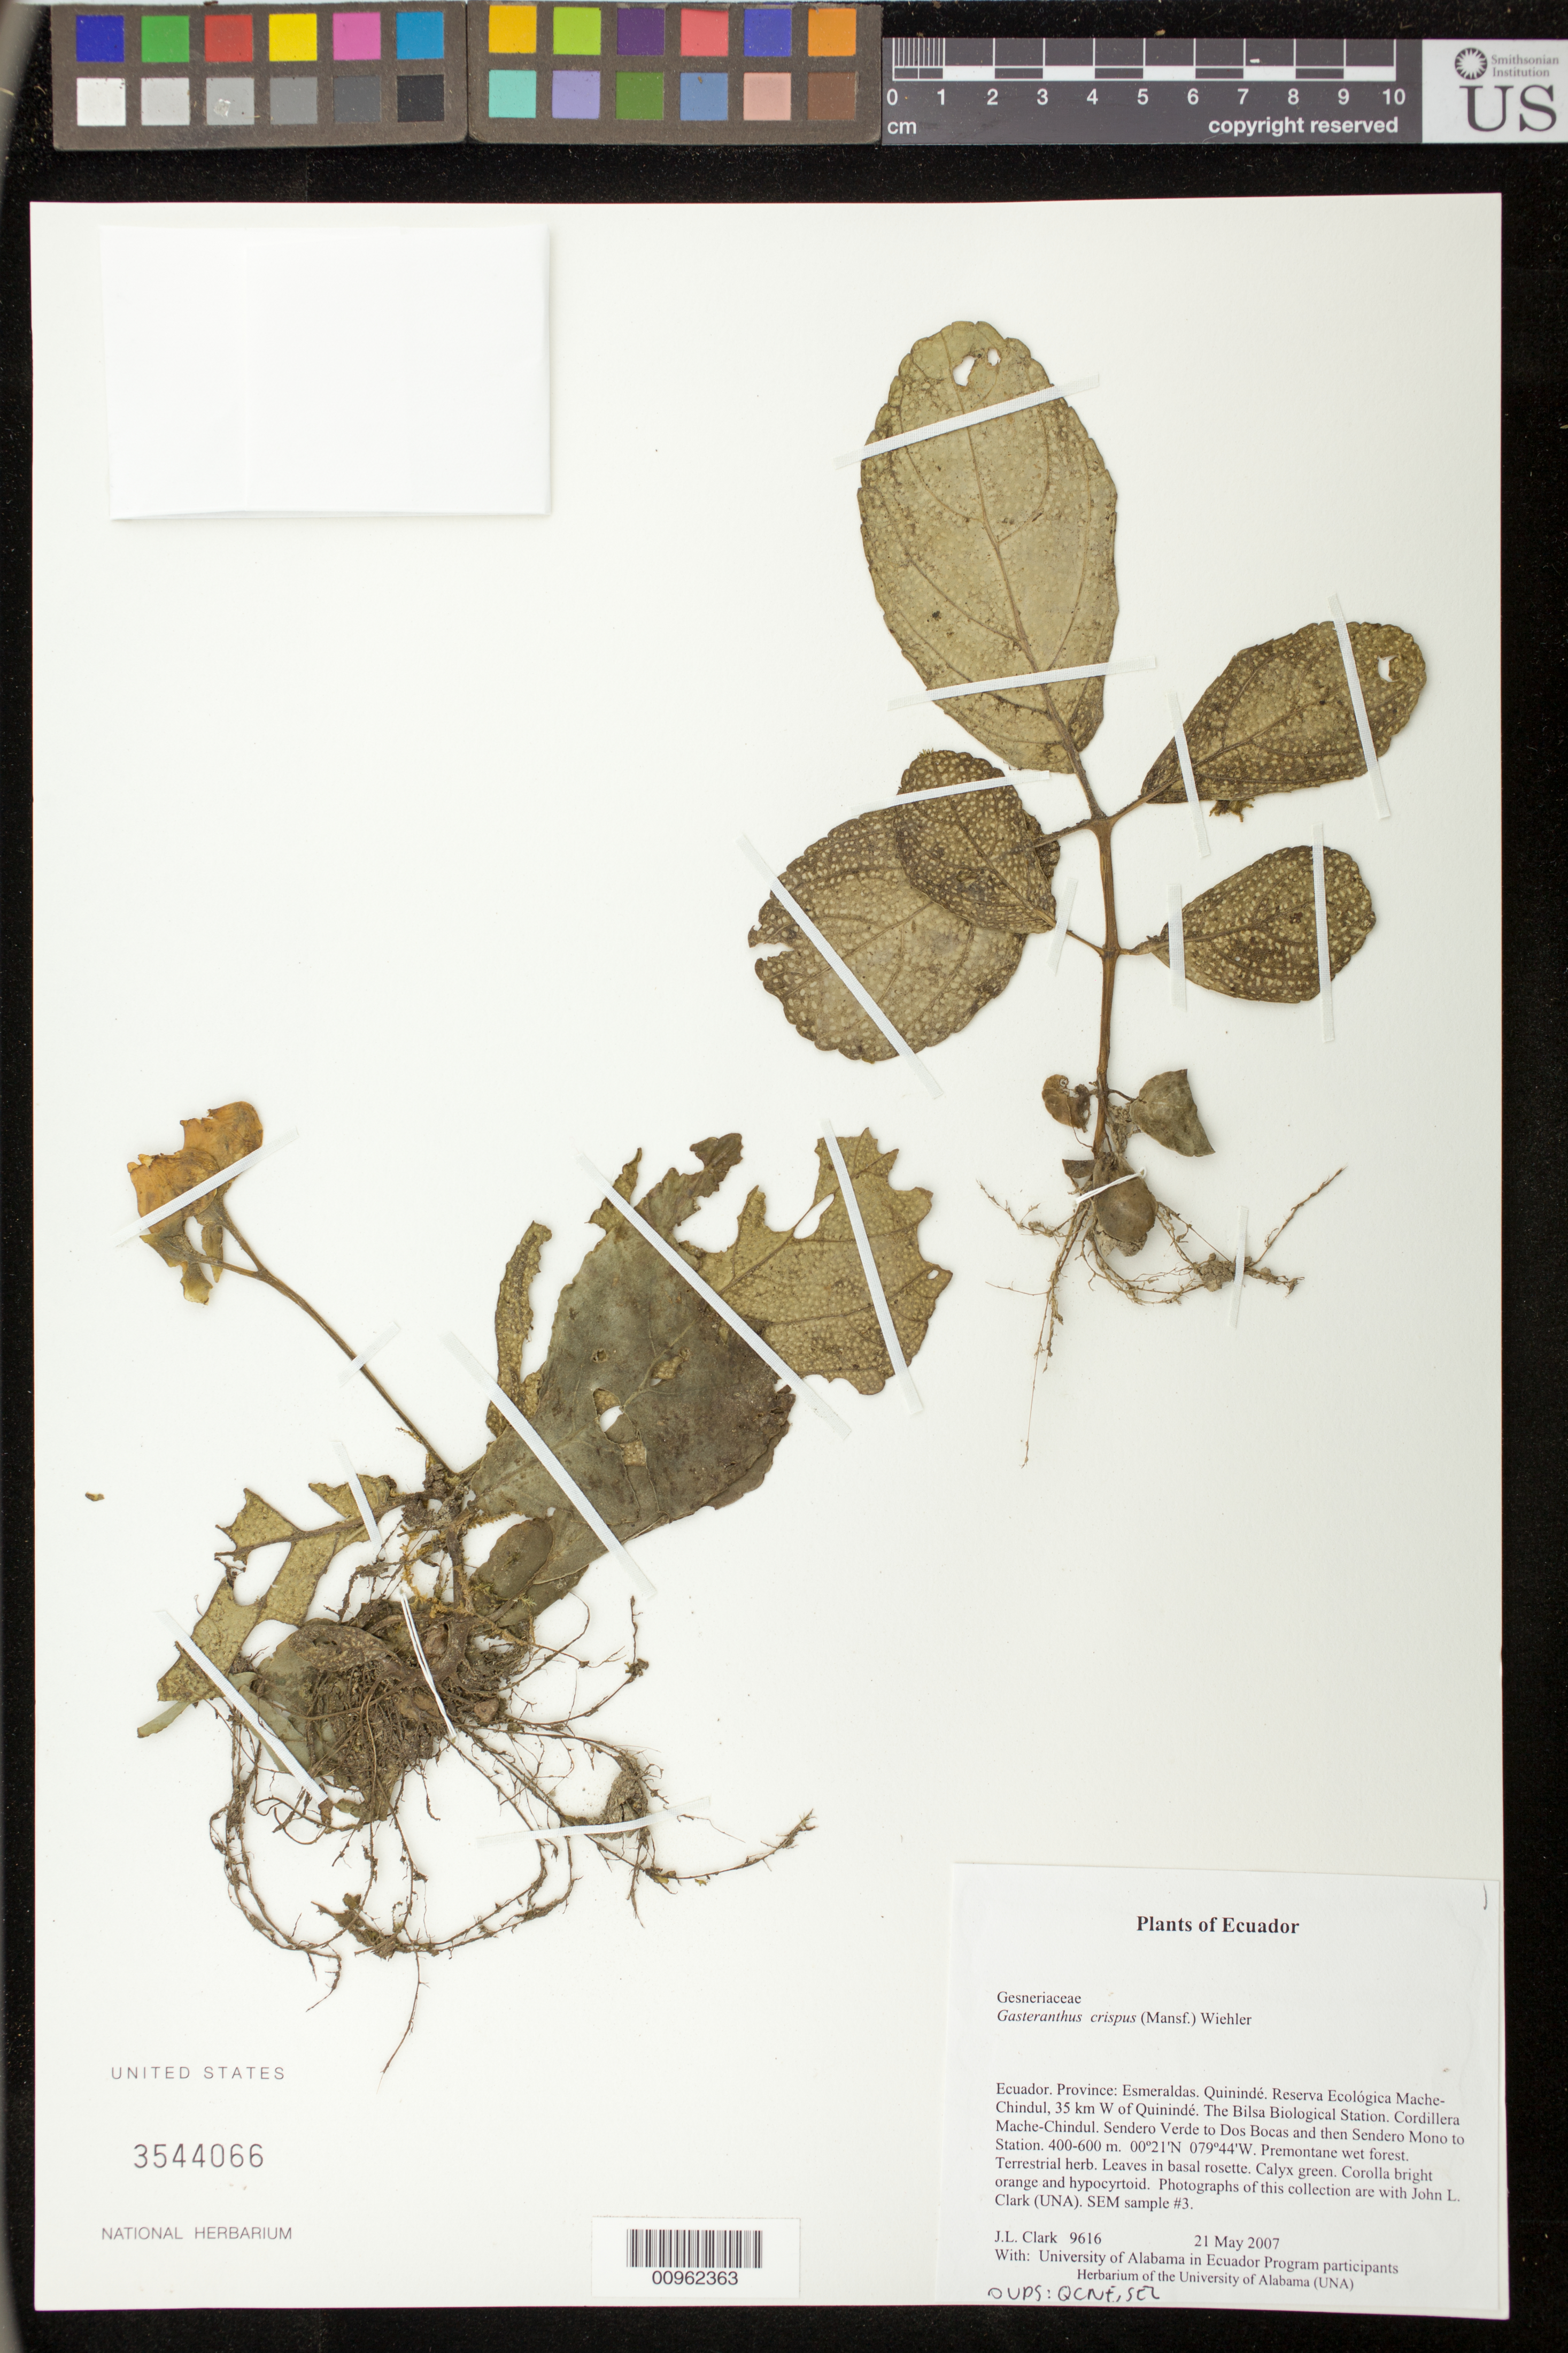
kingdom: Plantae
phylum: Tracheophyta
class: Magnoliopsida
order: Lamiales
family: Gesneriaceae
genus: Gasteranthus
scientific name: Gasteranthus crispus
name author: (Mansf.) Wiehler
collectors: J. L. Clark & University of Alabama in Ecuador Program participants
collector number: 9616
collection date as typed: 21 May 2007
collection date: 2007-05-21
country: Ecuador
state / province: Esmeraldas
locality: Quinindé. Reserva Ecológica Mache-Chindul, 35 km W of Quinindé. The Bilsa Biological Station. Cordillera Mache-Chindul. Sendero Verde to Dos Bocas and then Sendero Mono to Station.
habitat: Premontane wet forest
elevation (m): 400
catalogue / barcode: US 3544066